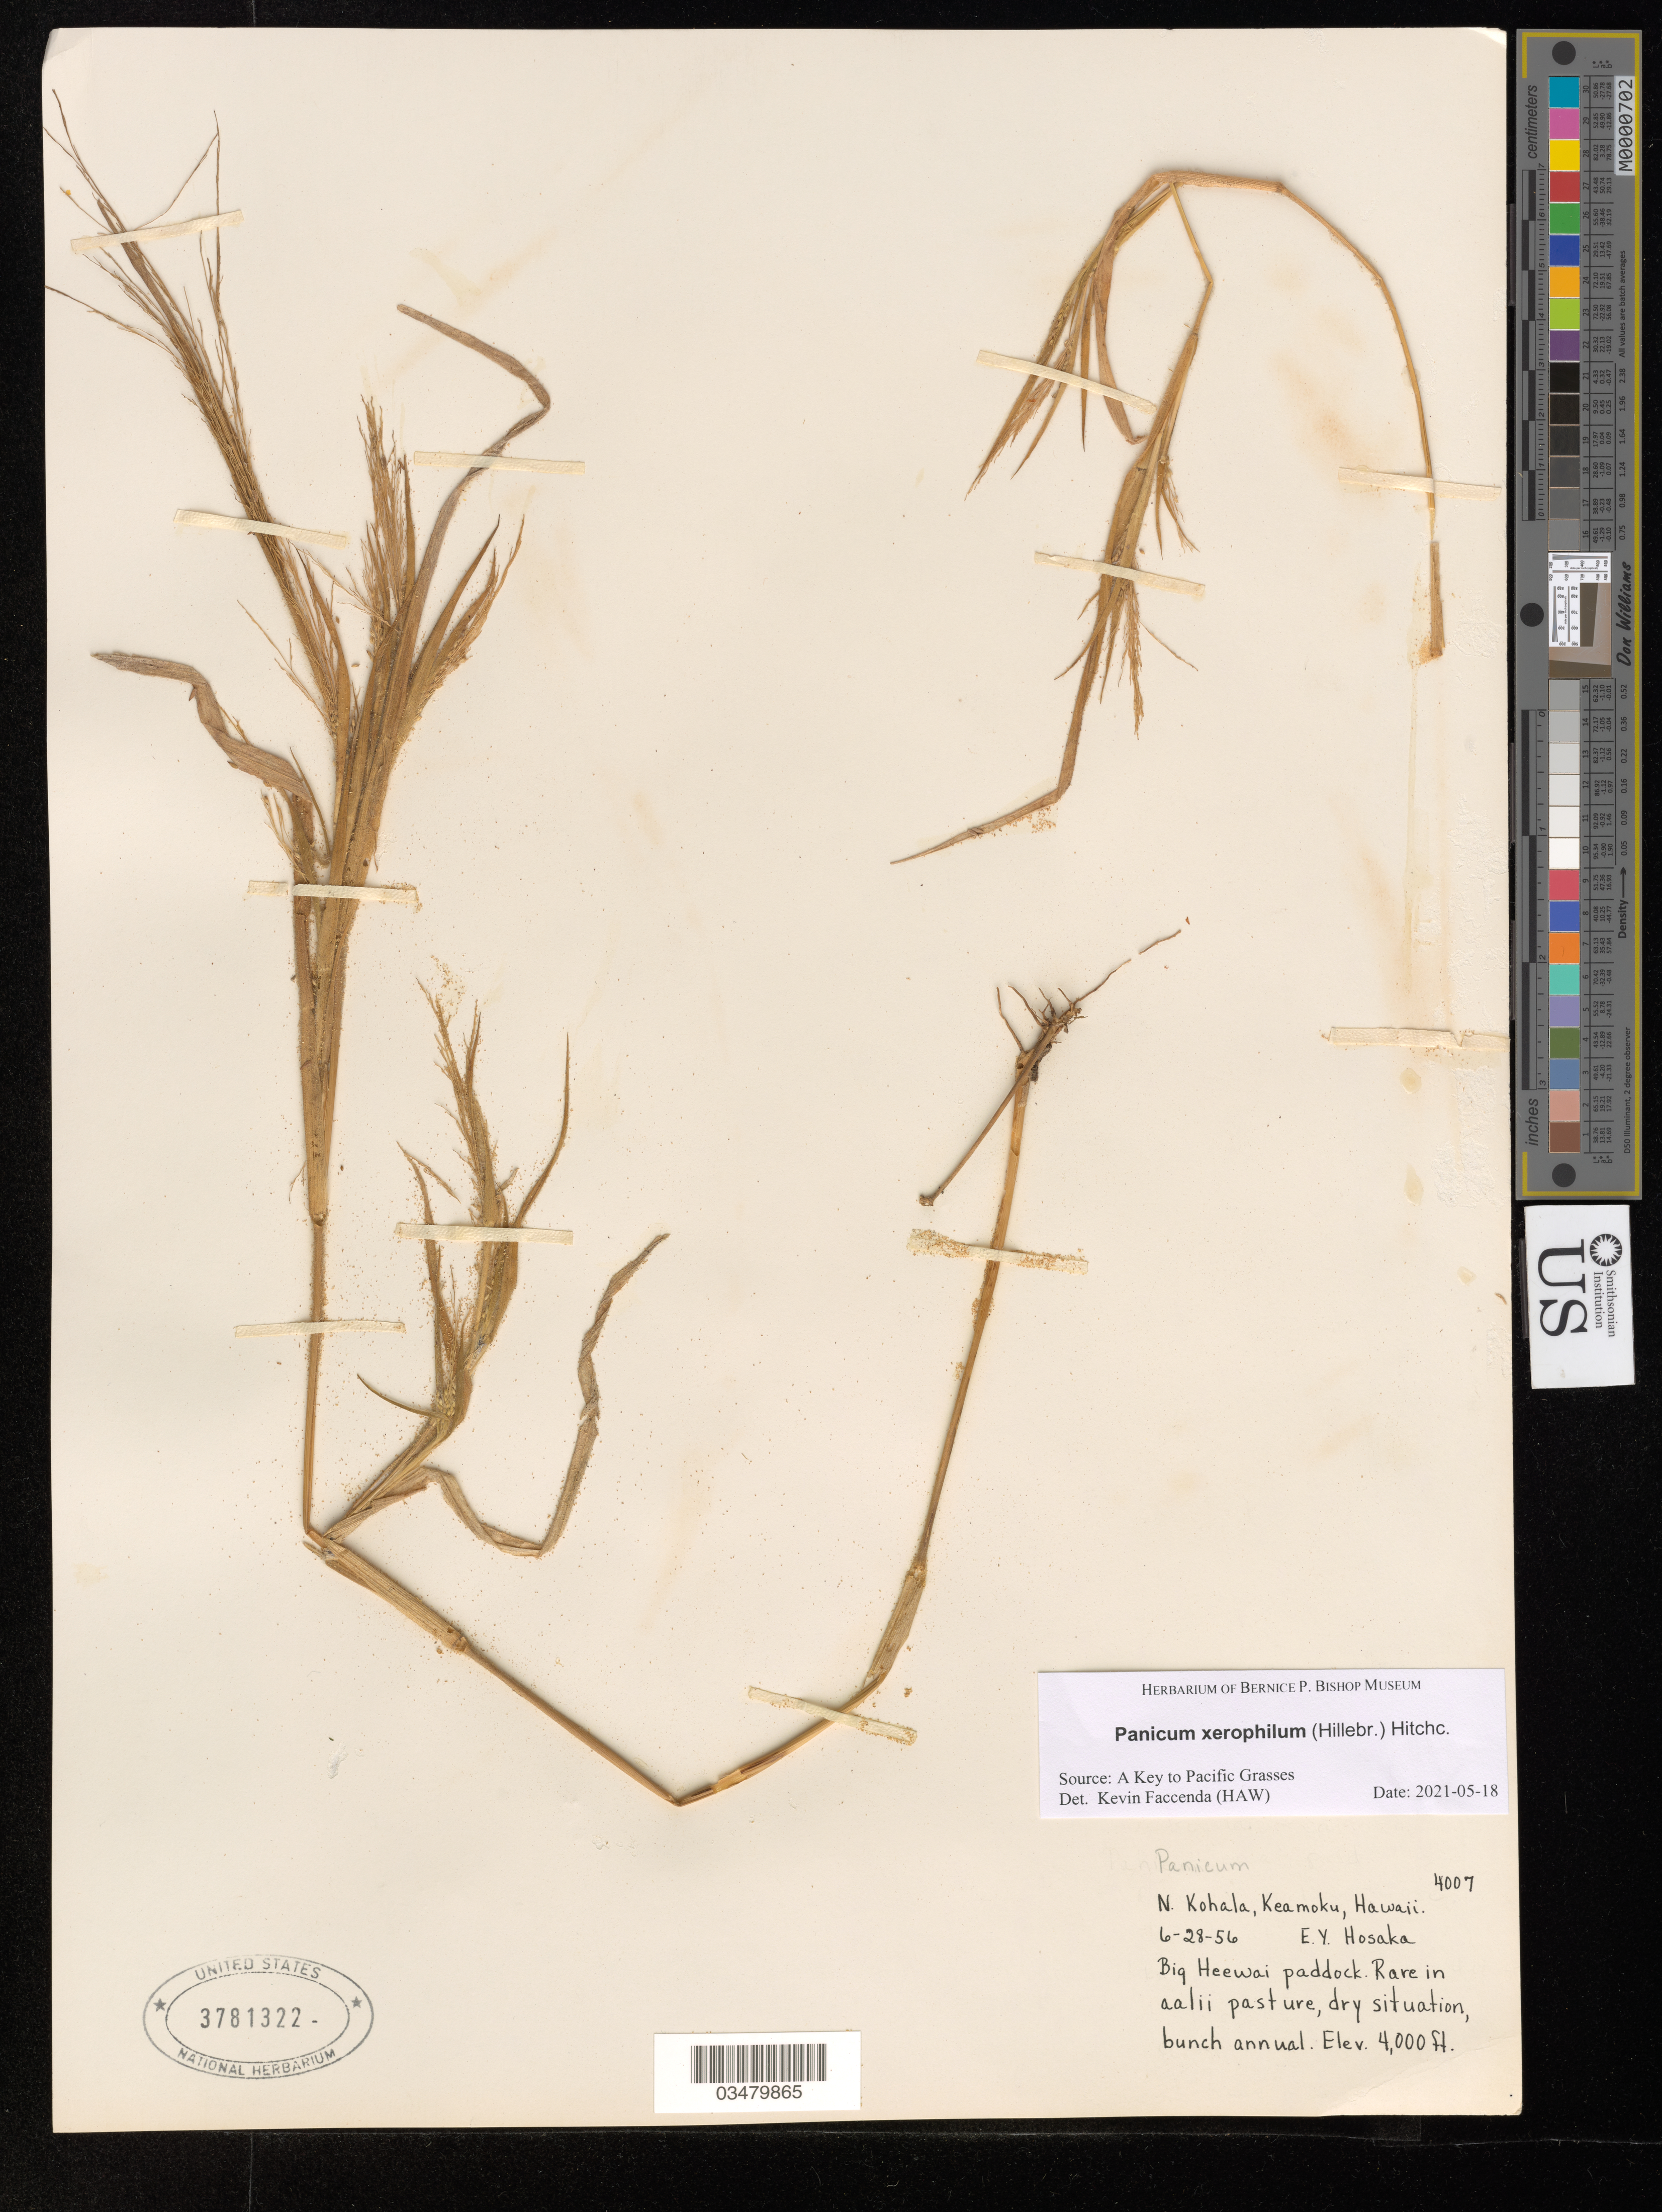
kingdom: Plantae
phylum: Tracheophyta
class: Liliopsida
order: Poales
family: Poaceae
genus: Panicum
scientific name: Panicum xerophilum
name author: (Hillebr.) Hitchc.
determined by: Faccenda, K.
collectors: E. Y. Hosaka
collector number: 4007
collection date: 1956-06-28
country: United States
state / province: Hawaii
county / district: Hawaii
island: Hawaii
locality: N. Kohala, Keamoku, big Heewai paddock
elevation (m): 1219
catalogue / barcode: US 3781322